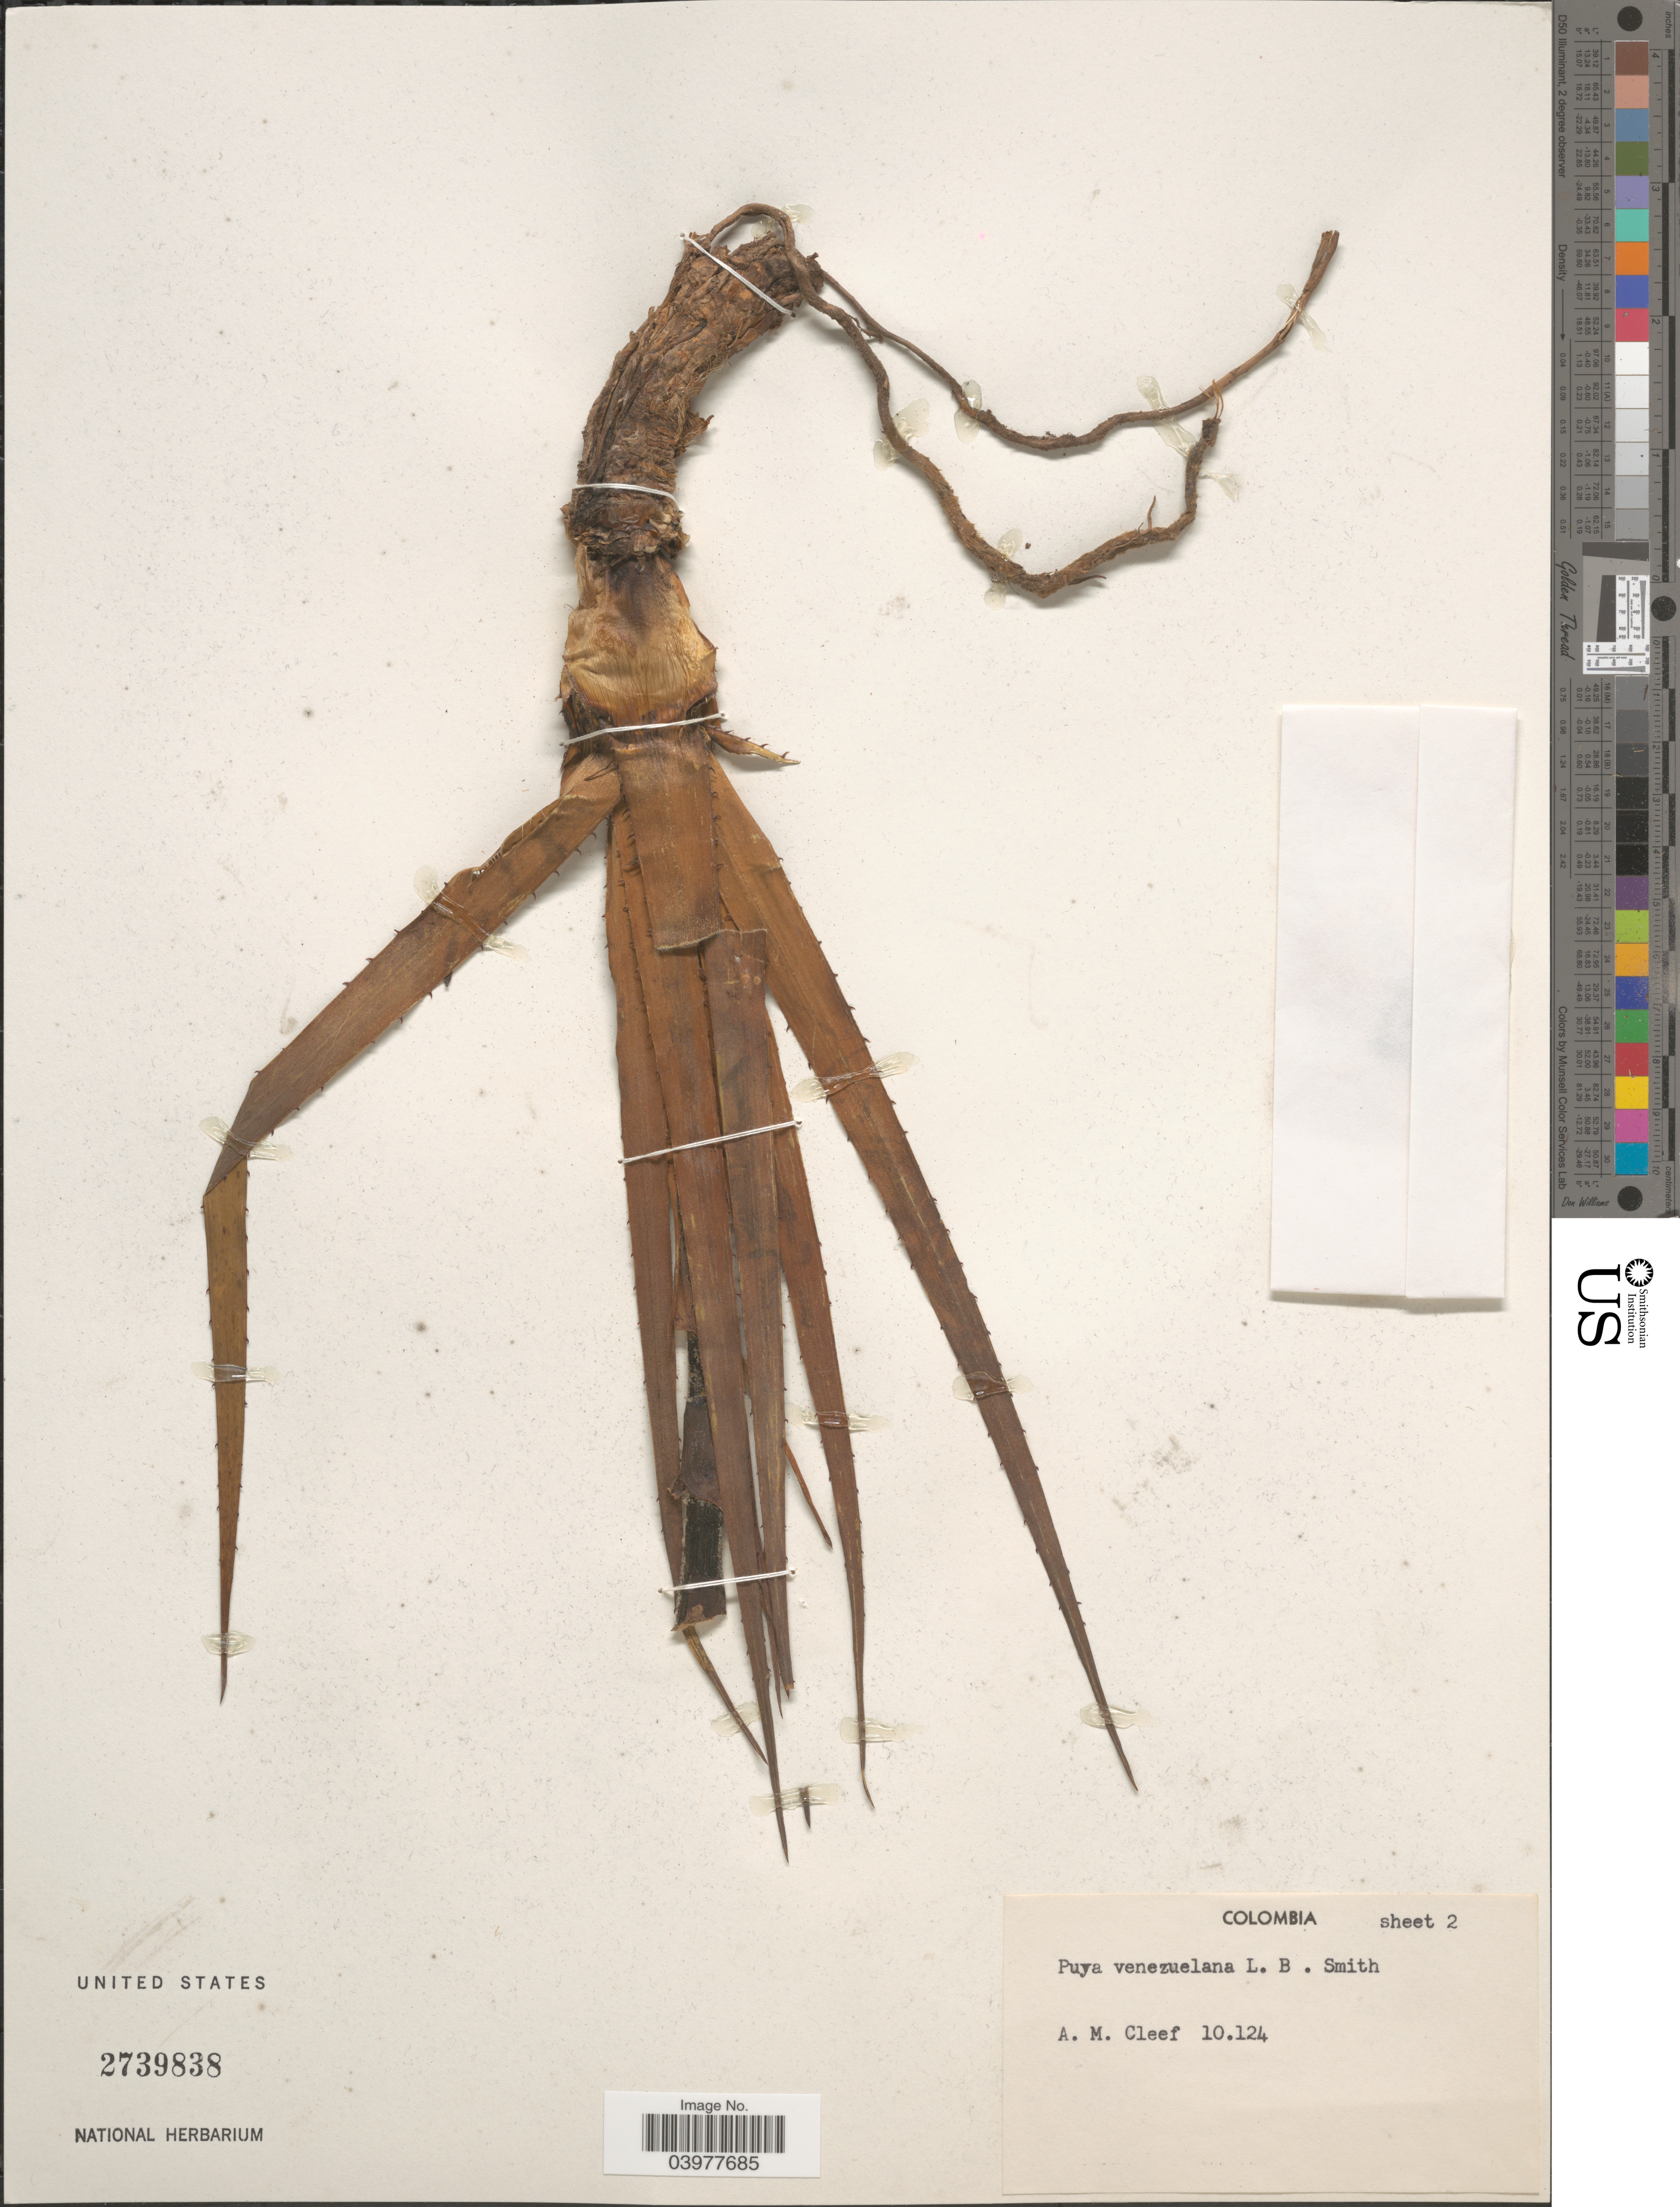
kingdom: Plantae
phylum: Tracheophyta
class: Liliopsida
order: Poales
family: Bromeliaceae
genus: Puya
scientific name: Puya venezuelana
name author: L.B. Sm.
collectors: A. M. Cleef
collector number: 10124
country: Colombia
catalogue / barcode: US 2739838